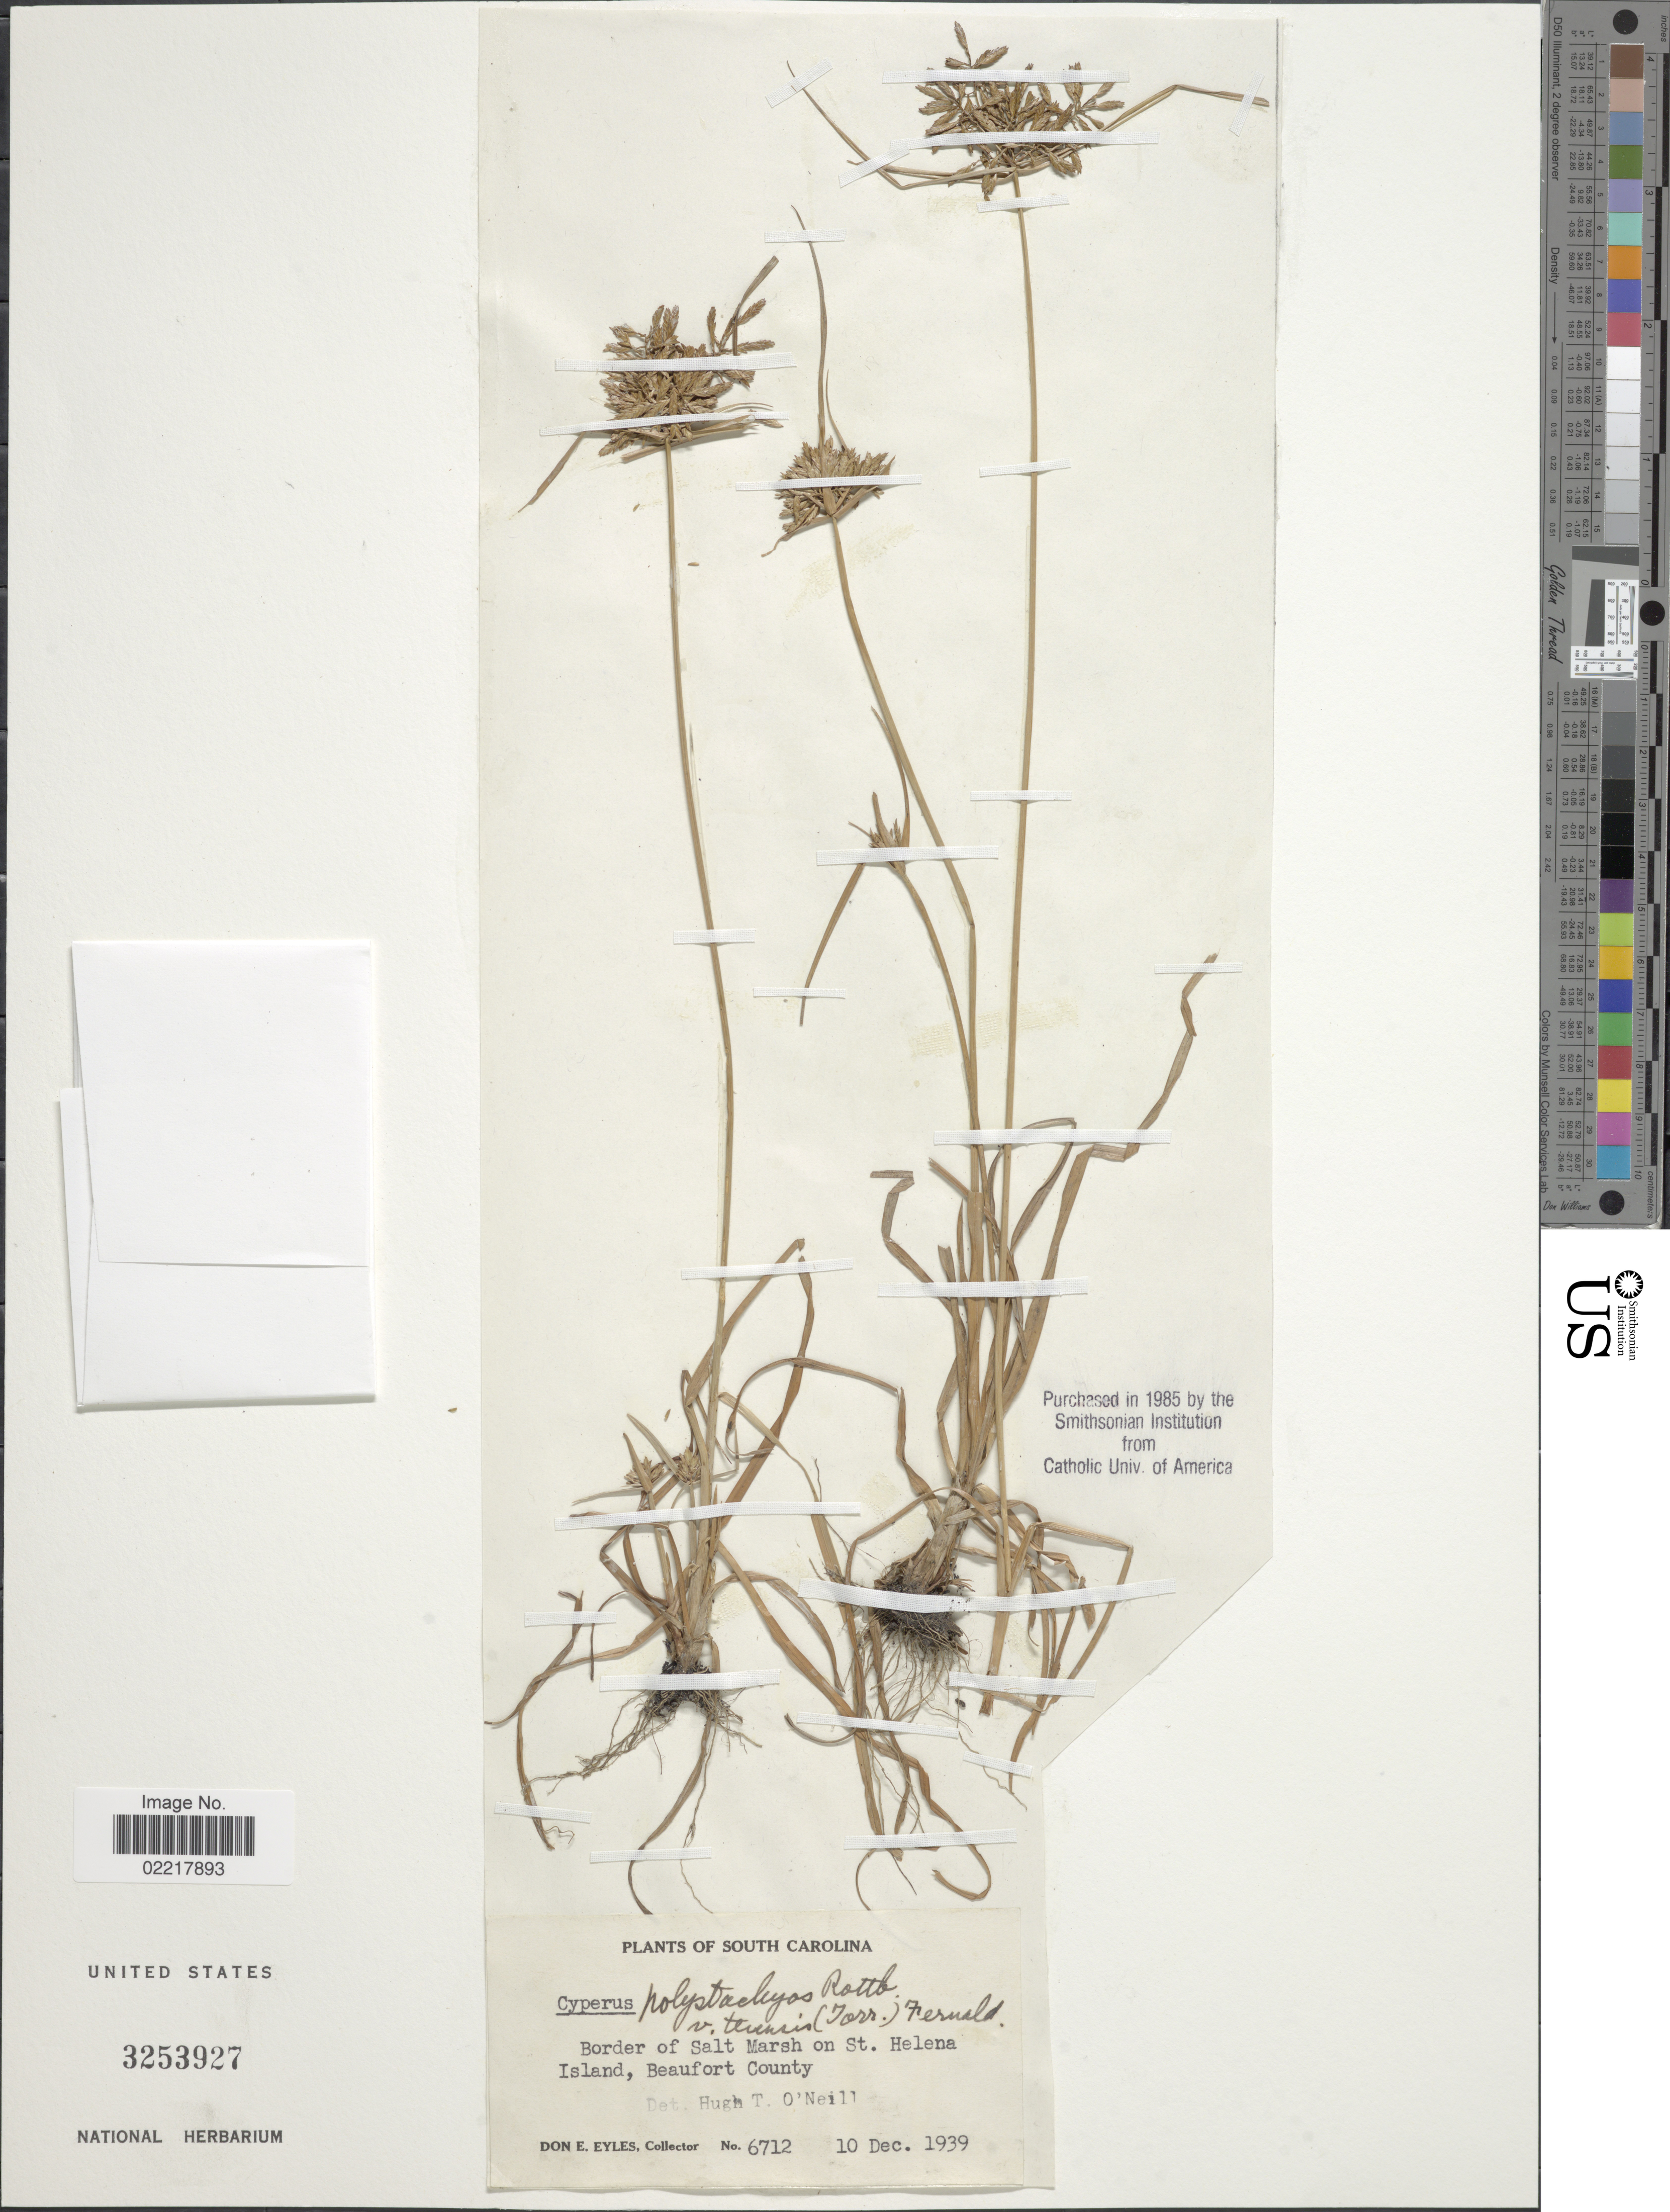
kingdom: Plantae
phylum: Tracheophyta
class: Liliopsida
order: Poales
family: Cyperaceae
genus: Cyperus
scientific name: Cyperus polystachyos var. texensis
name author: (Torr.) Fernald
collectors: D. Eyles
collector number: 6712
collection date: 1939-12-10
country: United States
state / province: South Carolina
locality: Border of Salt Marsh on St Helena Island, Beaufort County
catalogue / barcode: US 3253927